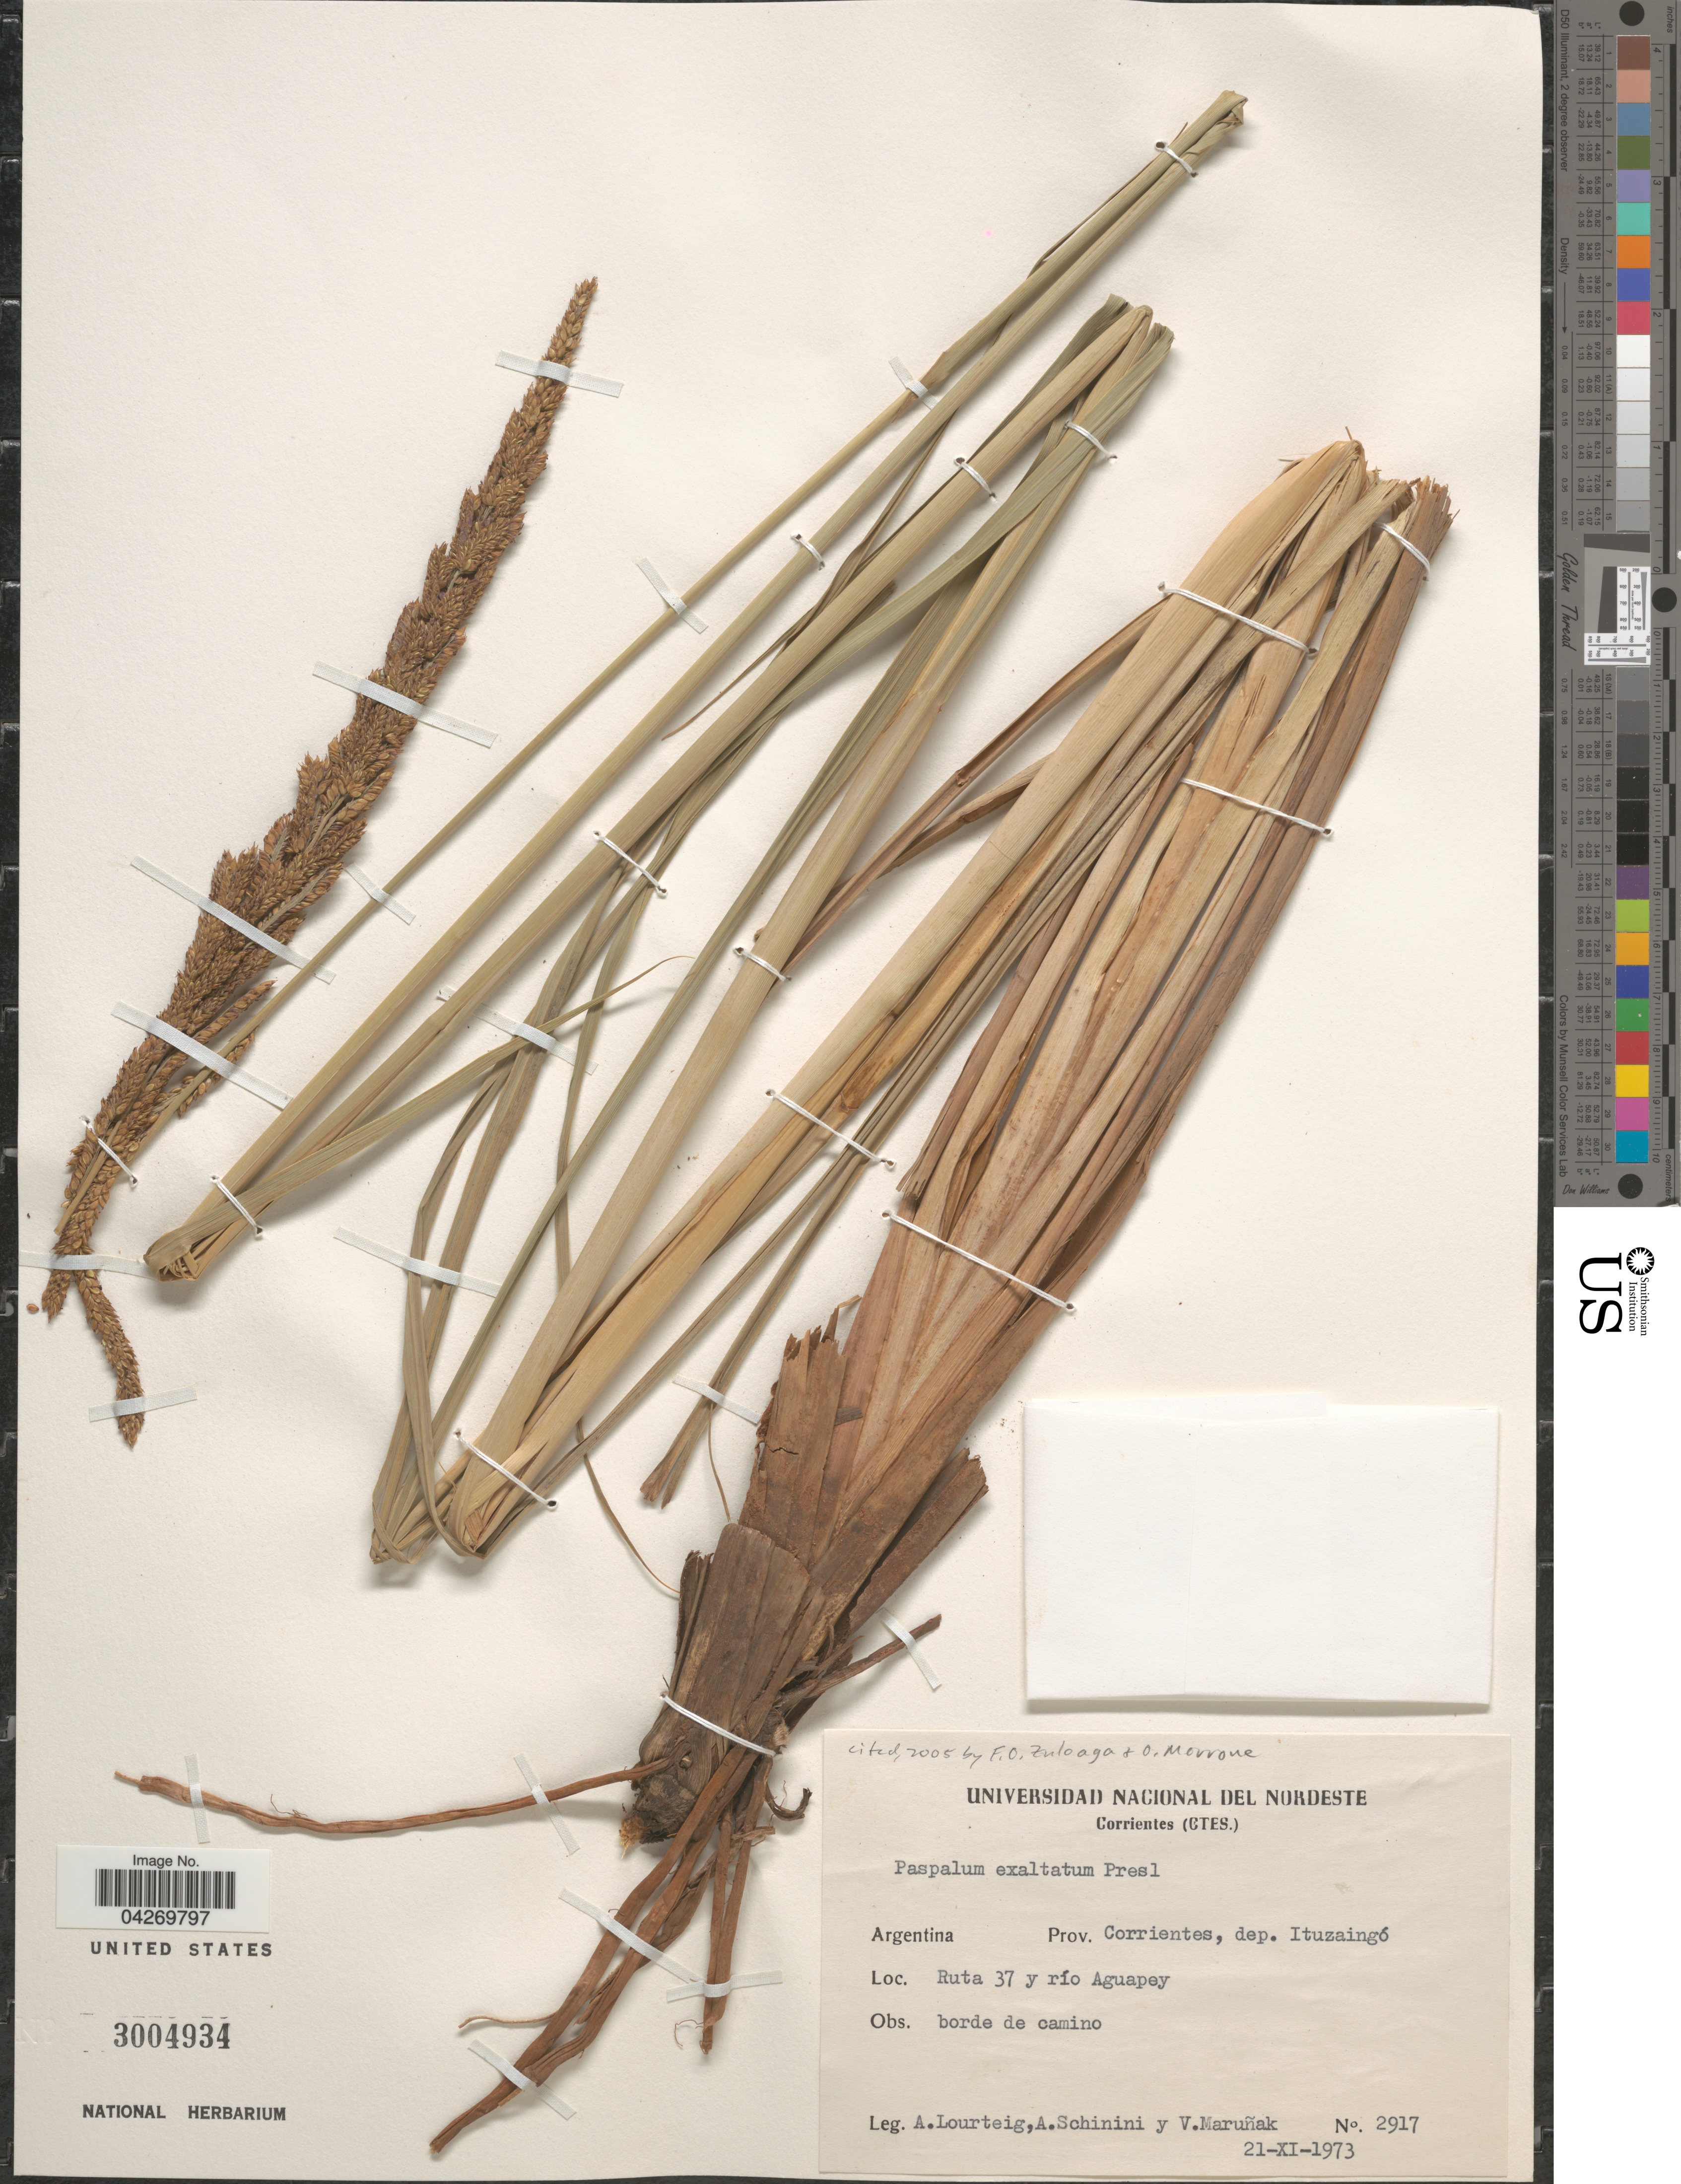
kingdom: Plantae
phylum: Tracheophyta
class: Liliopsida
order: Poales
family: Poaceae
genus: Paspalum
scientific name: Paspalum exaltatum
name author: J. Presl in C. Presl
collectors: A. Lourteig, A. Schinini & V. Maruñak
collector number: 2917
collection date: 1973-11-21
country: Argentina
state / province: Corrientes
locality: Prov. Corrientes, Dep. Ituzaingó. Ruta 37 y río Aguapey.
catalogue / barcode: US 3004934